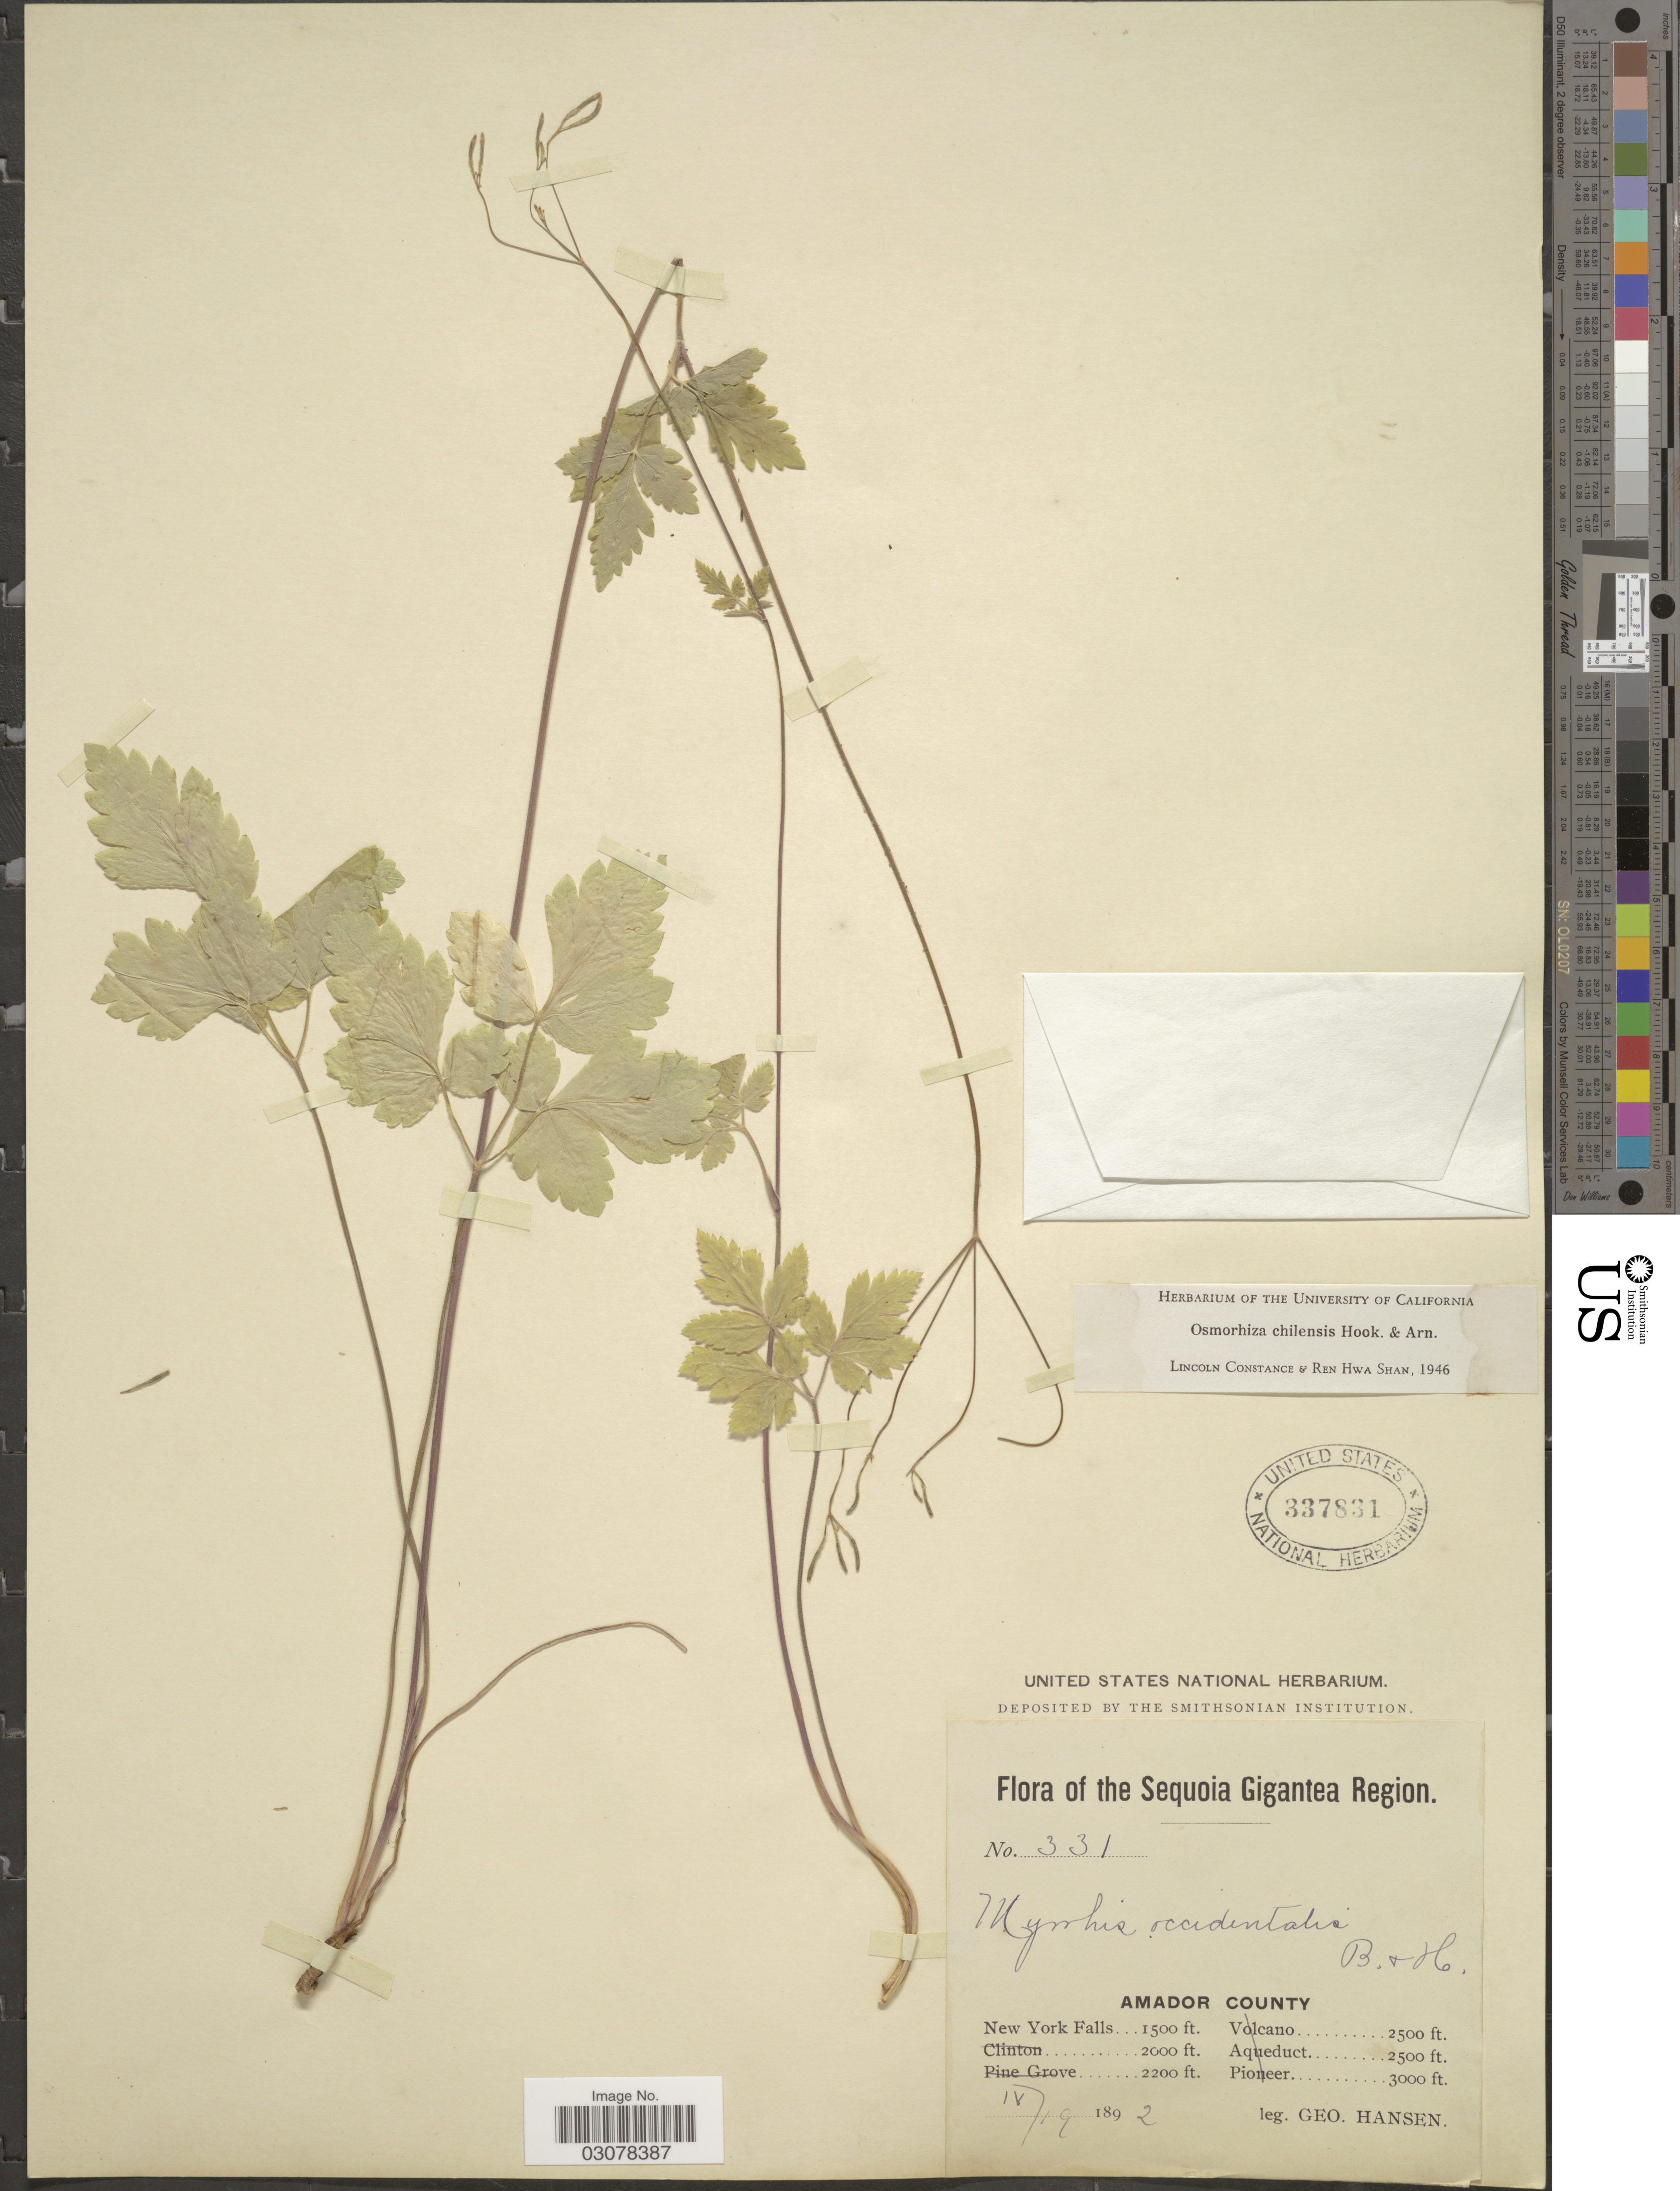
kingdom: Plantae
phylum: Tracheophyta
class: Magnoliopsida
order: Apiales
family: Apiaceae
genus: Osmorhiza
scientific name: Osmorhiza chilensis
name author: Hook. & Arn.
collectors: G. Hansen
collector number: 331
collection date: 1892-04-19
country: United States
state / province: California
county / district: Amador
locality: Sequoia Gigantea Region. Amador County. New York Falls.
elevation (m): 457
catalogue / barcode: US 337831